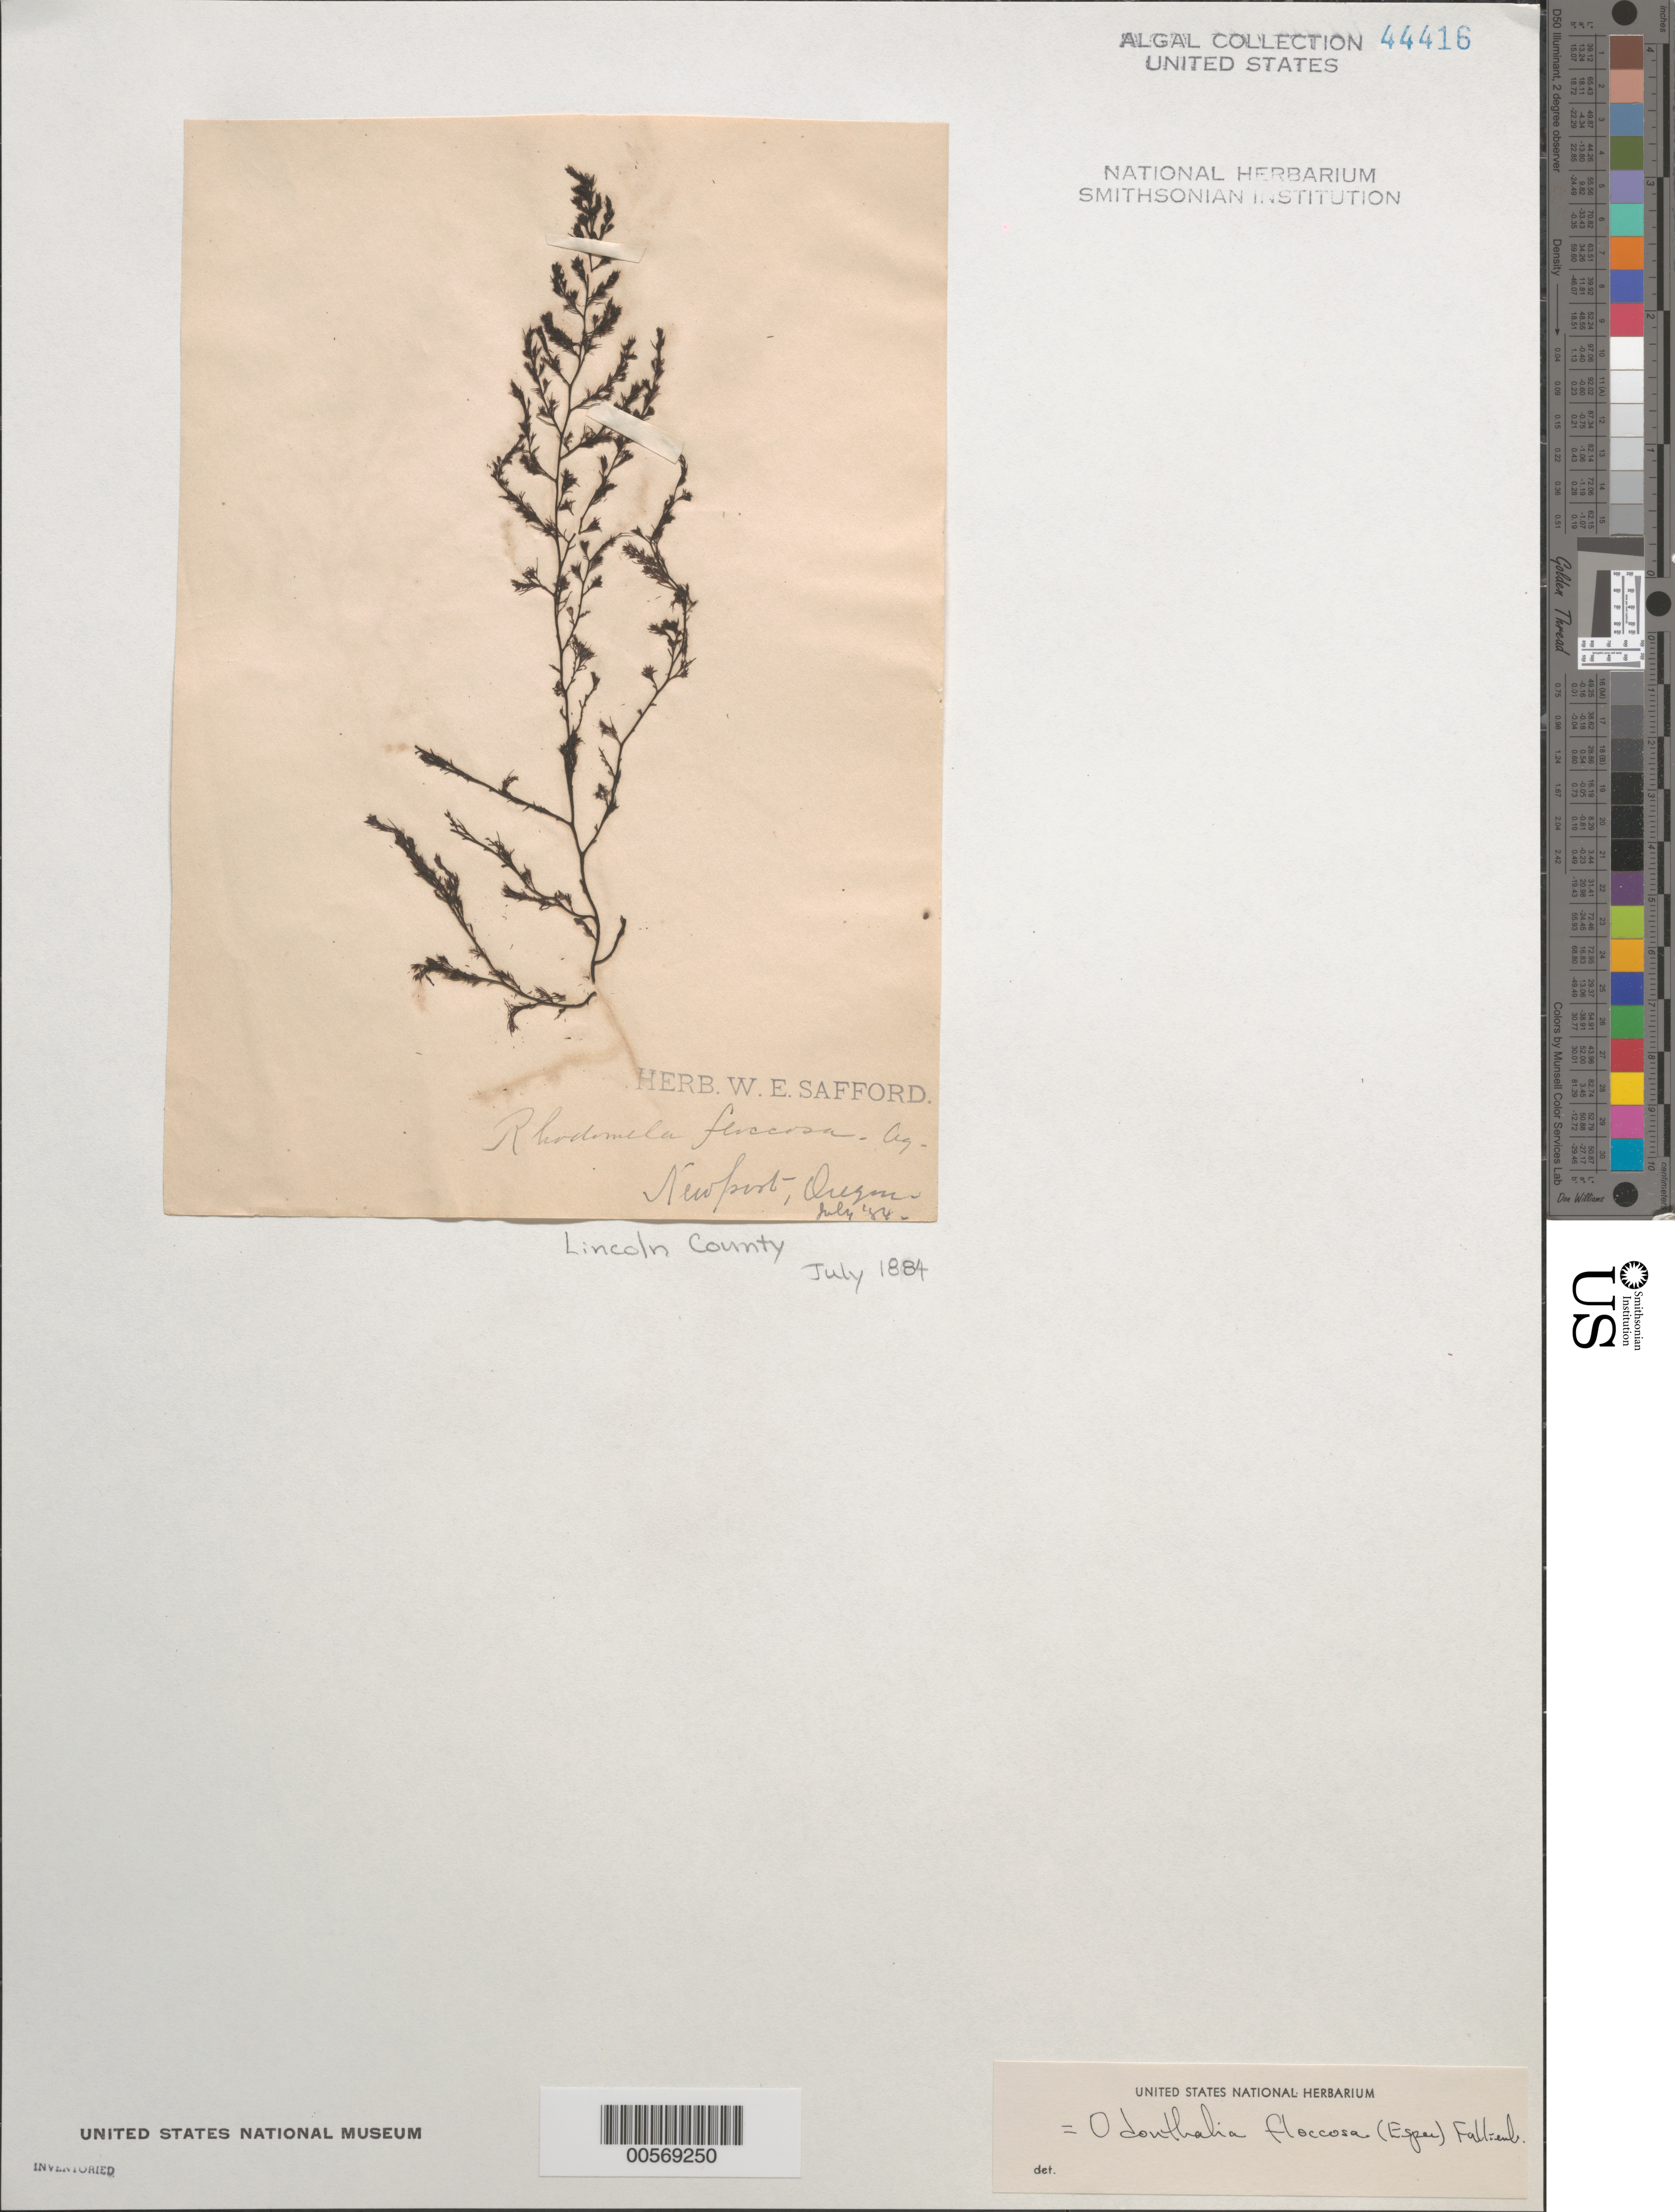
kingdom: Plantae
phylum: Rhodophyta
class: Florideophyceae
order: Ceramiales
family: Rhodomelaceae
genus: Odonthalia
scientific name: Odonthalia floccosa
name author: (Esper) Falkenb.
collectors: W. E. Safford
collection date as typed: Jul 1884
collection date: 1884-07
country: United States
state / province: Oregon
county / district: Lincoln County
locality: Newport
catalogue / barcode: US 44416